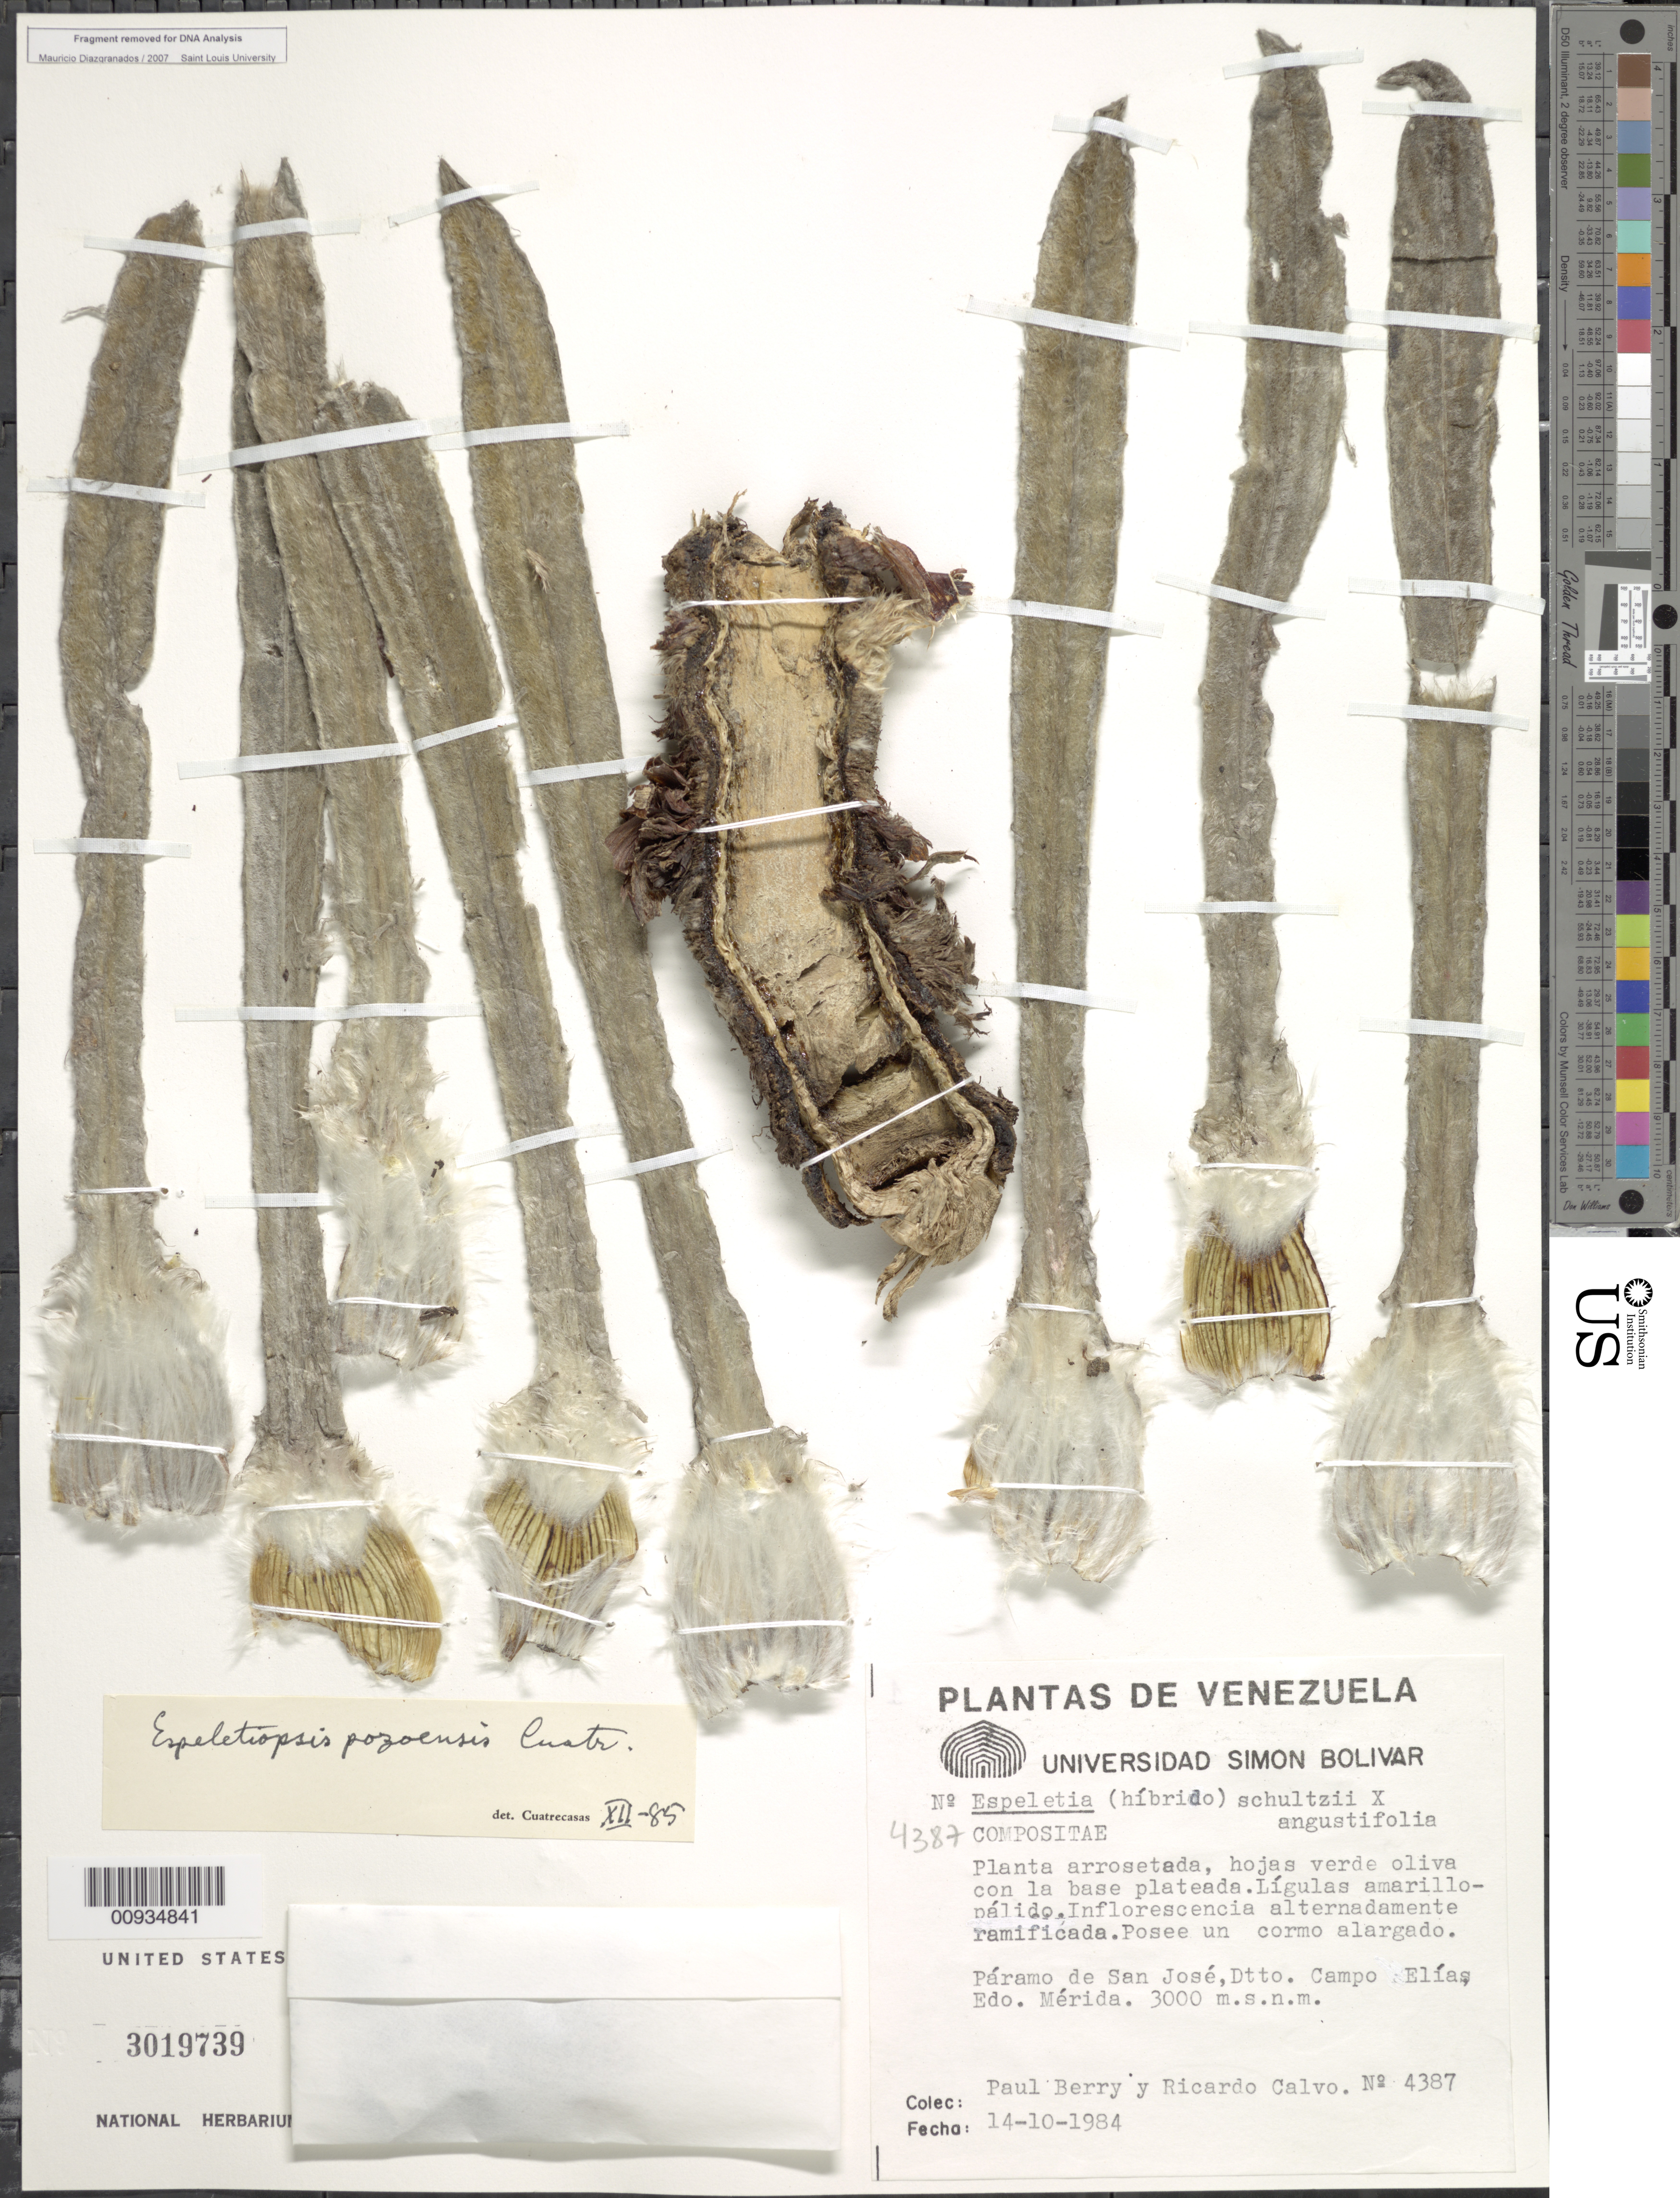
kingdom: Plantae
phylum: Tracheophyta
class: Magnoliopsida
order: Asterales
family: Asteraceae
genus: Espeletiopsis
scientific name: Espeletiopsis pozoensis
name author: (Cuatrec.) Cuatrec.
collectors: P. E. Berry & R. Calvo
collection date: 1984-10-14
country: Venezuela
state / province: Mérida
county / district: Campo Elías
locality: Páramo de San José.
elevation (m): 3000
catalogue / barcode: US 3019739